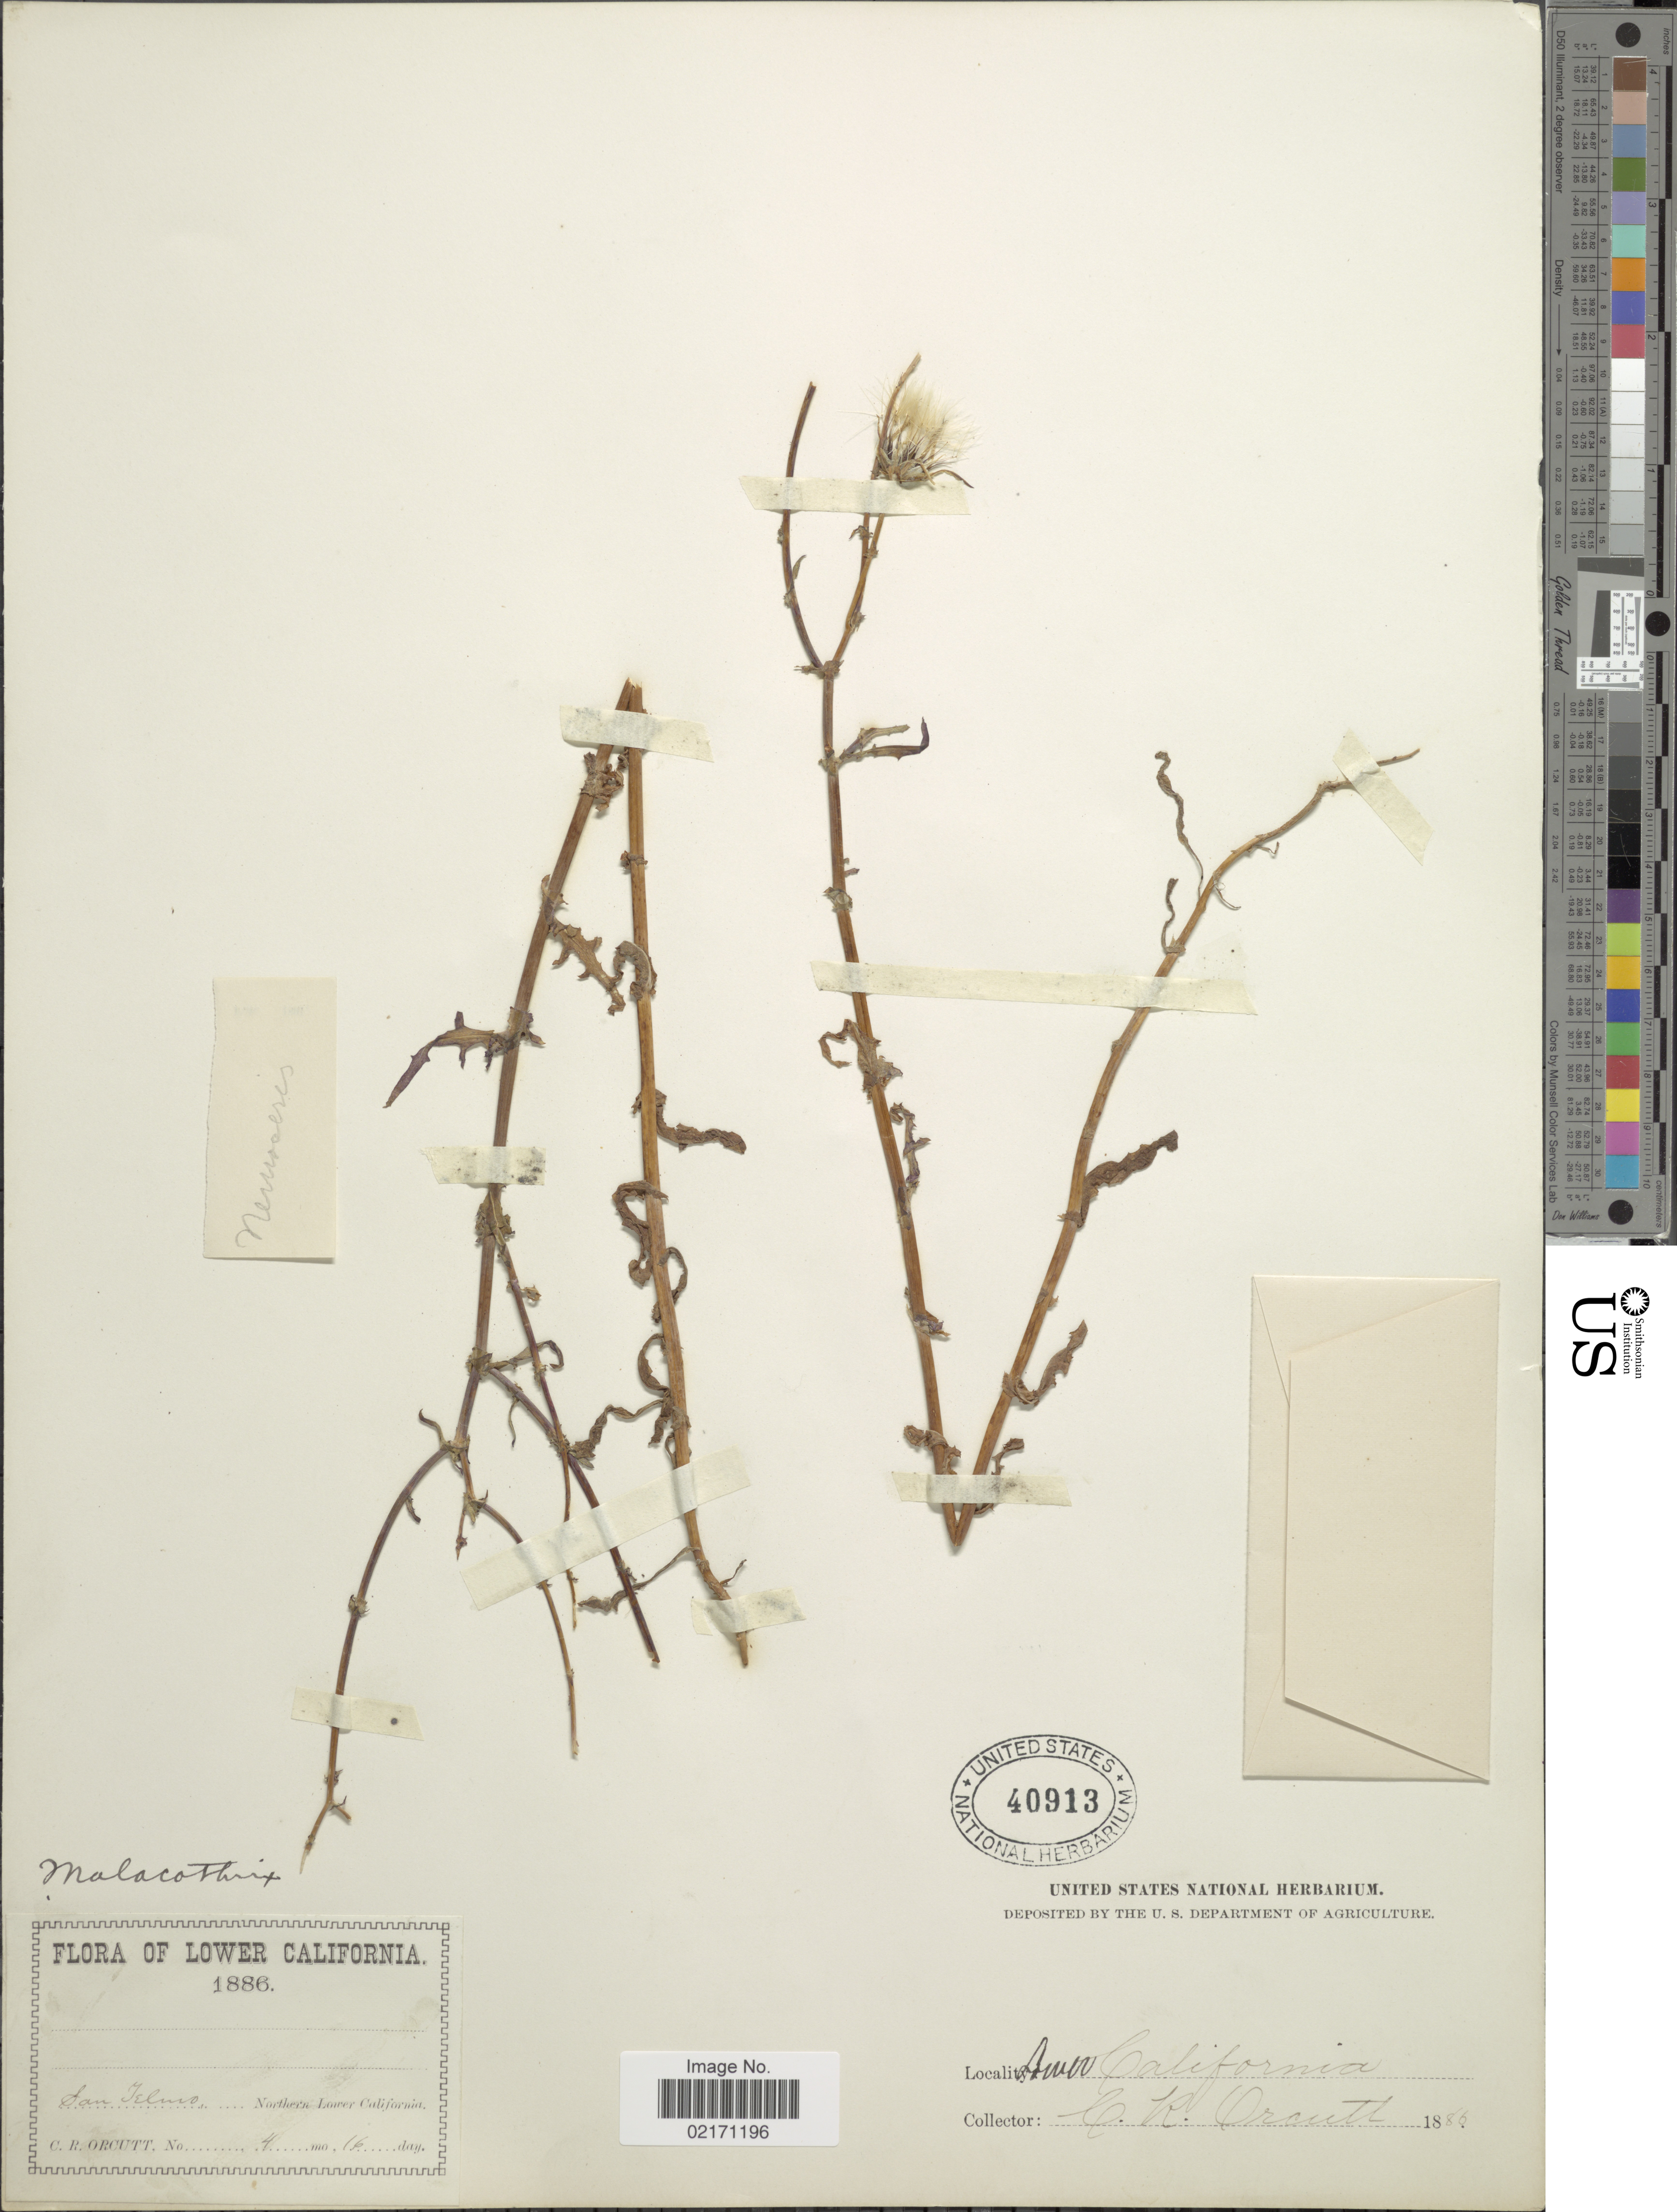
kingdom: Plantae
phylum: Tracheophyta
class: Magnoliopsida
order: Asterales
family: Asteraceae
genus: Malacothrix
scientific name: Malacothrix sp.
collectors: C. R. Orcutt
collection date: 1886-04-16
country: Mexico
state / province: Baja California Norte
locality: San Telmo, Northern Lower California.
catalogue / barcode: US 40913